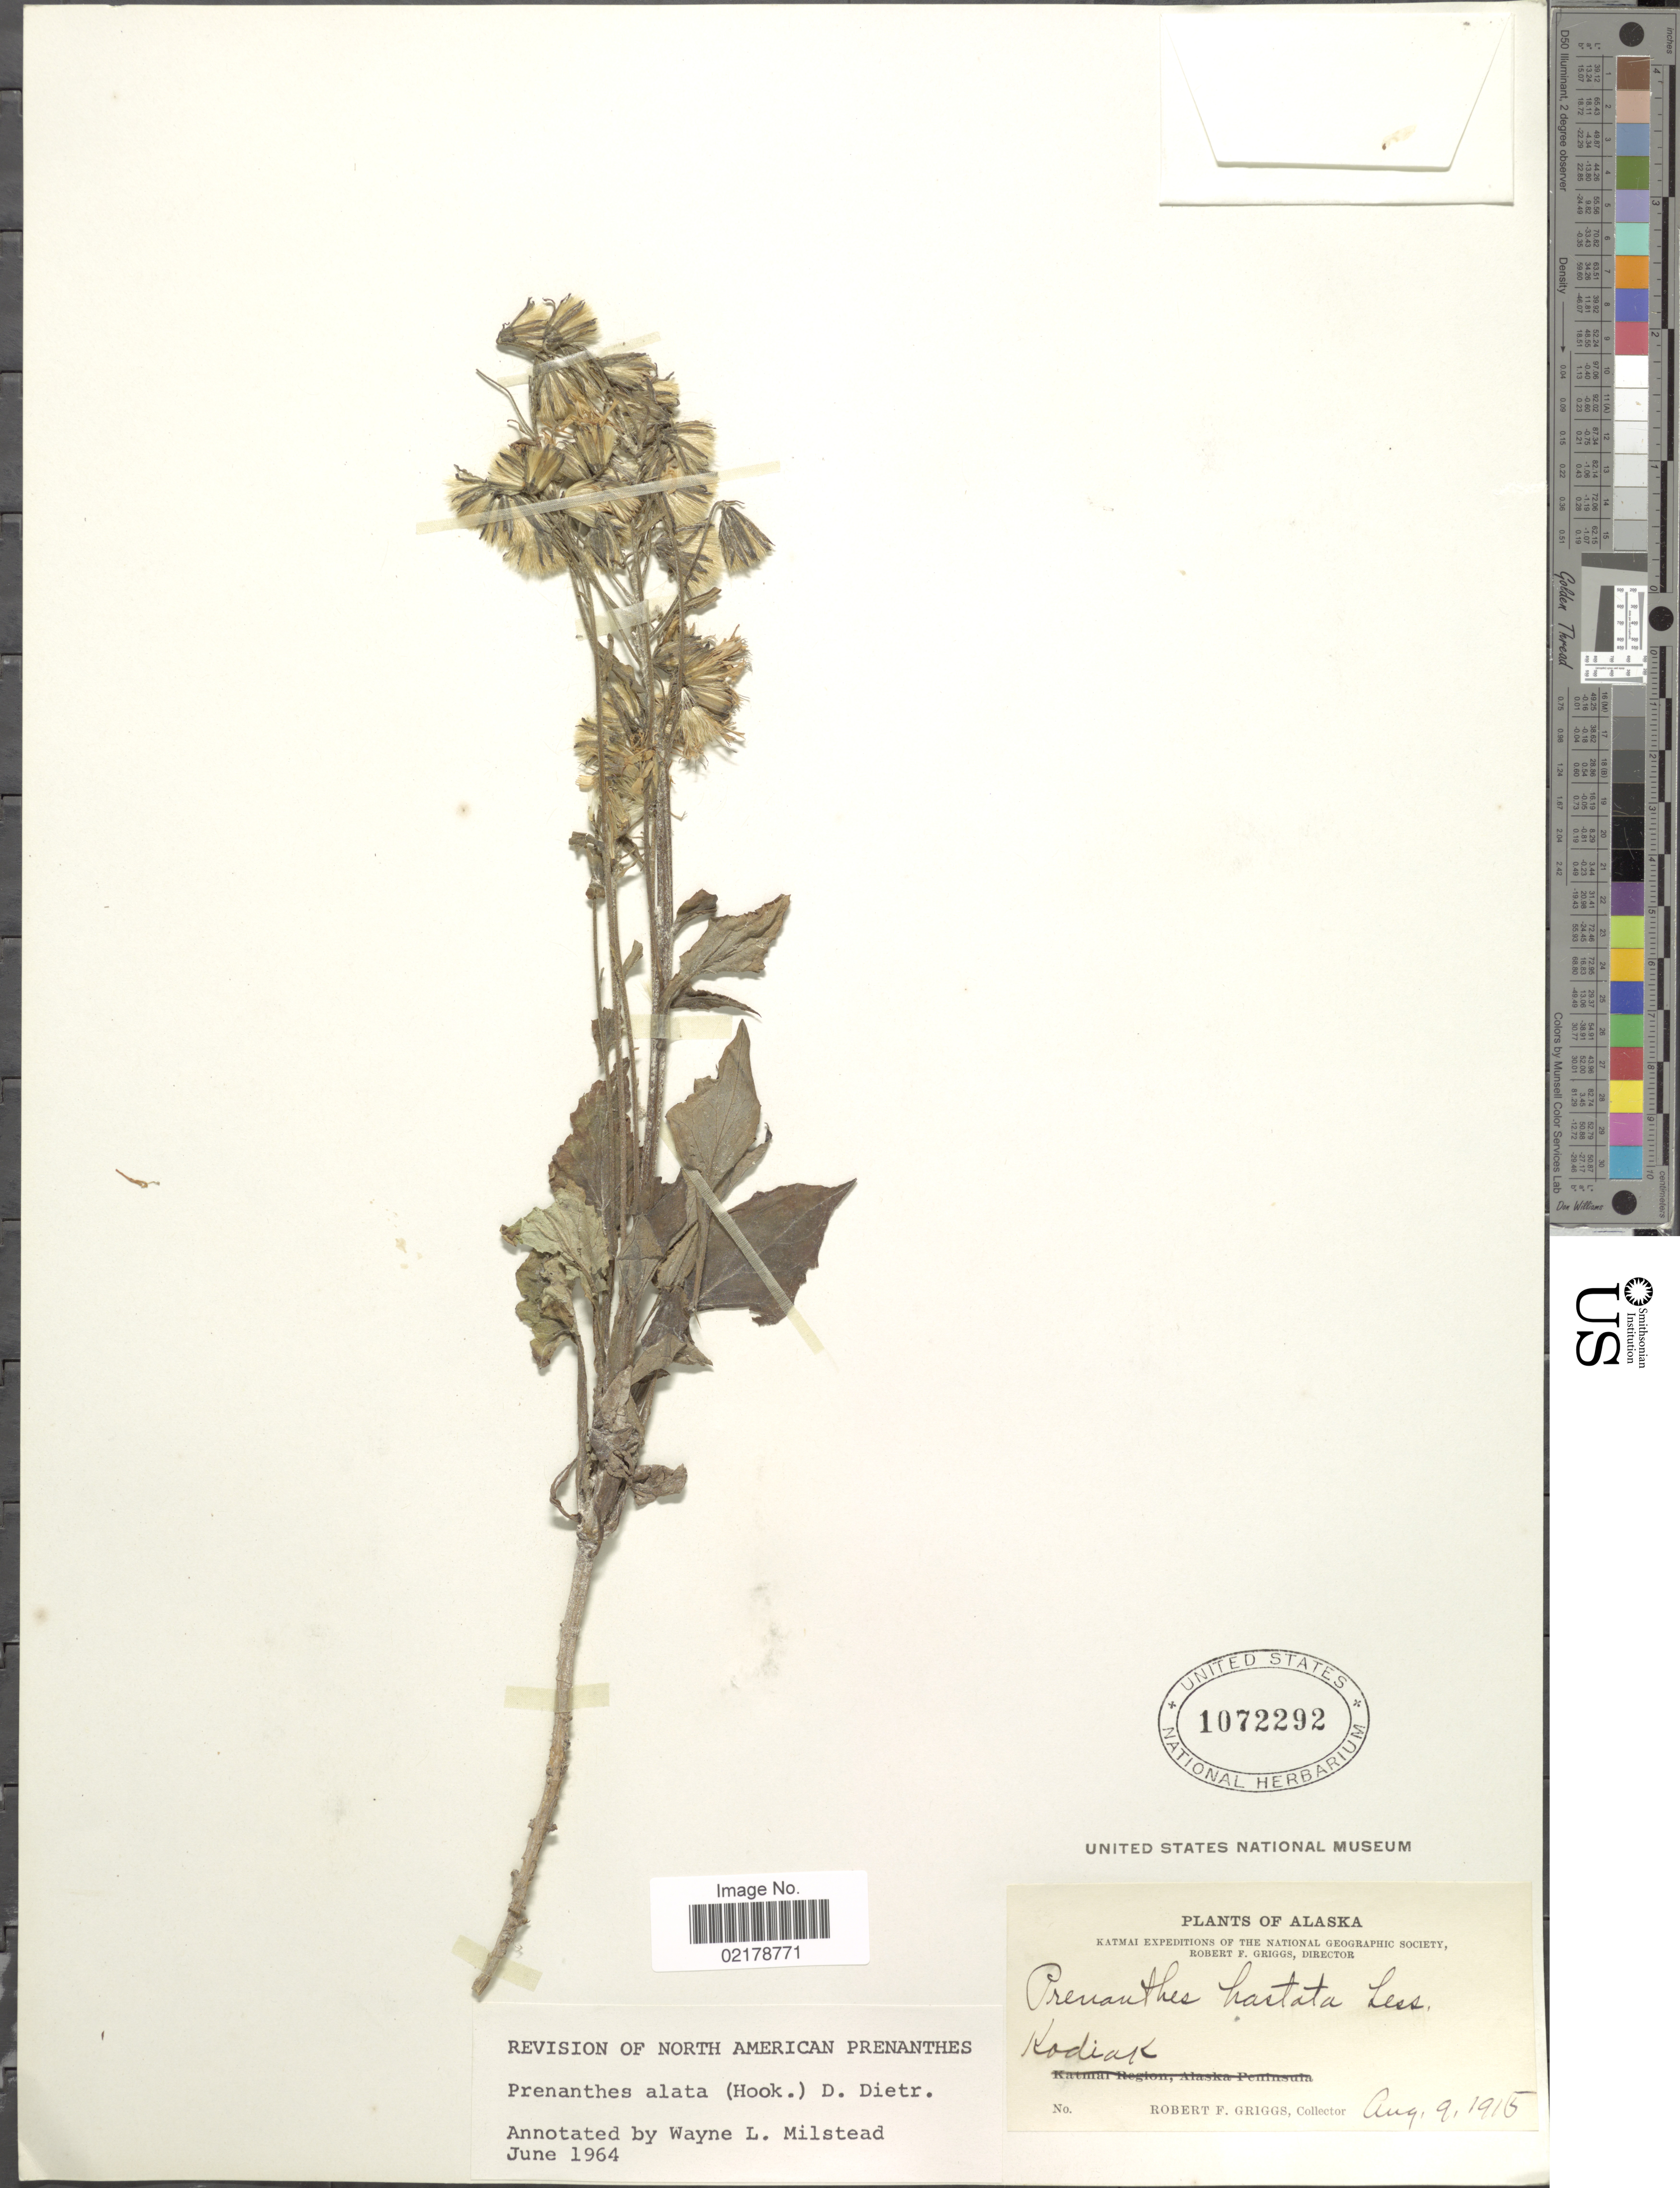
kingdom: Plantae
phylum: Tracheophyta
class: Magnoliopsida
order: Asterales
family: Asteraceae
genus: Nabalus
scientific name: Nabalus alatus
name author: Hook.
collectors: R. F. Griggs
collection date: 1915-08-09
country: United States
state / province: Alaska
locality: Kodiak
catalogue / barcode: US 1072292